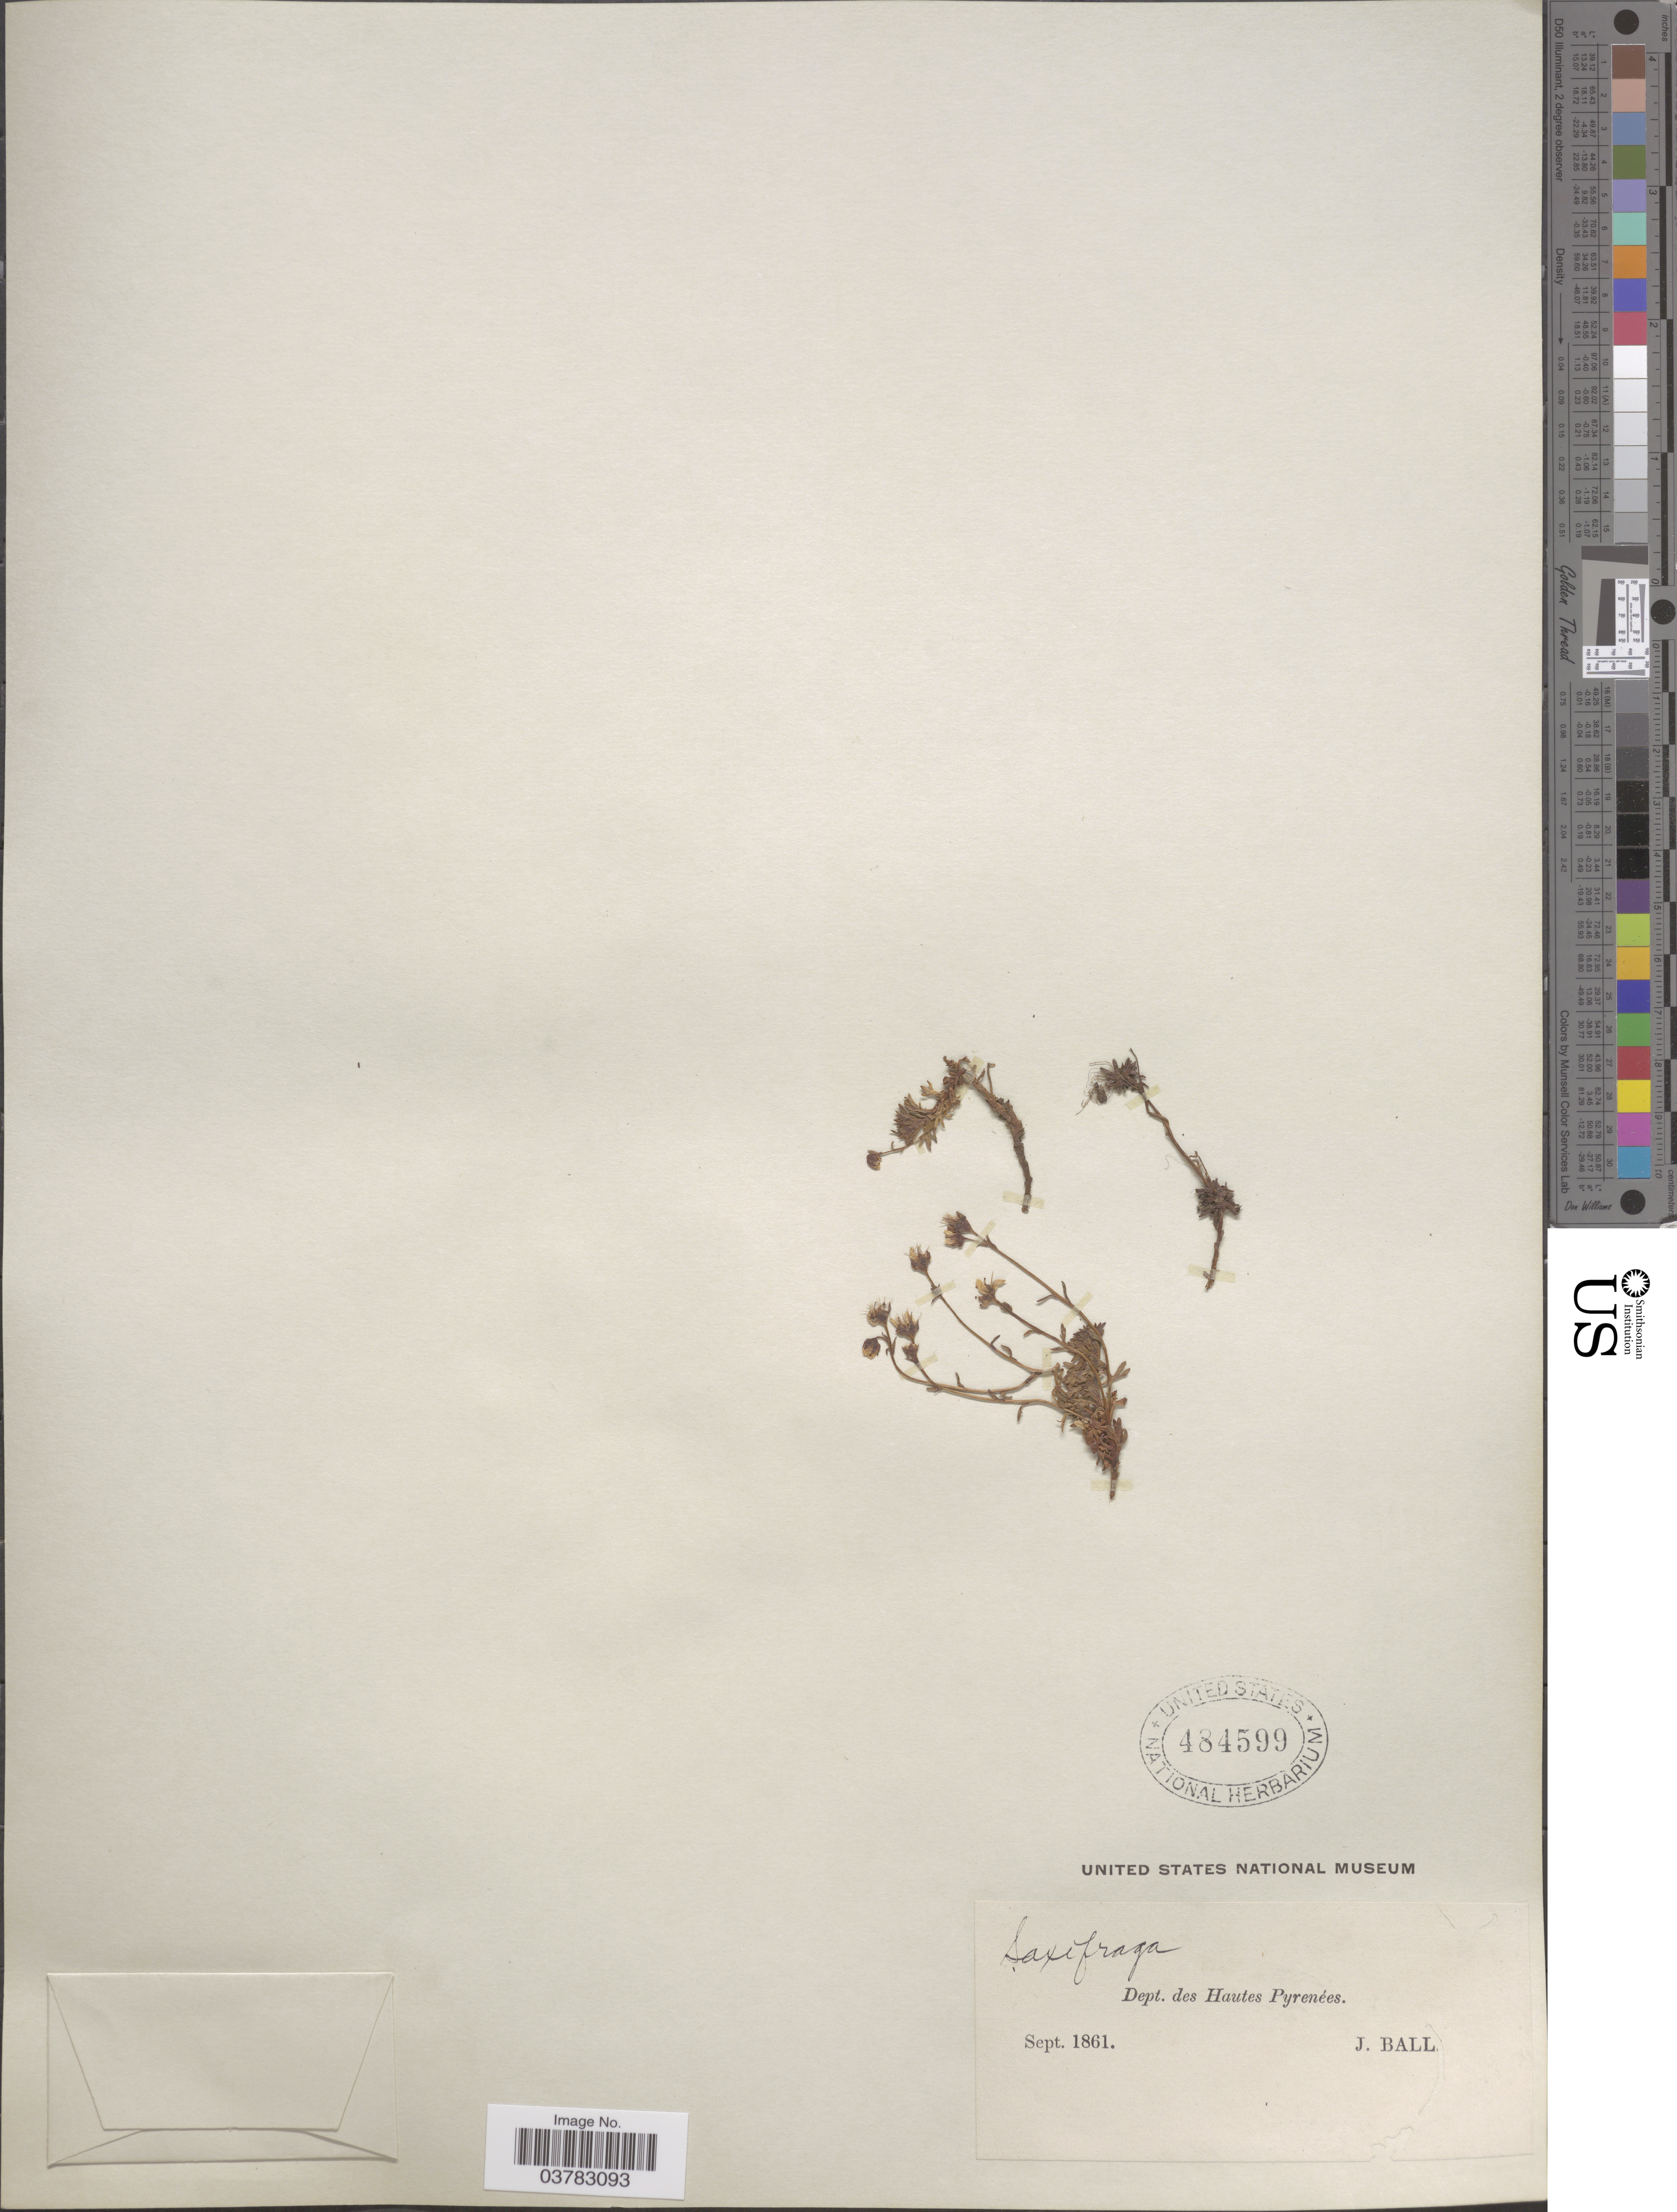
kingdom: Plantae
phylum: Tracheophyta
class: Magnoliopsida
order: Saxifragales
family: Saxifragaceae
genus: Saxifraga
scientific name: Saxifraga sp.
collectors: J. Ball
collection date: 1861-09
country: France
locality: Dept. des Hautes Pyrenées.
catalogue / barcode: US 484599